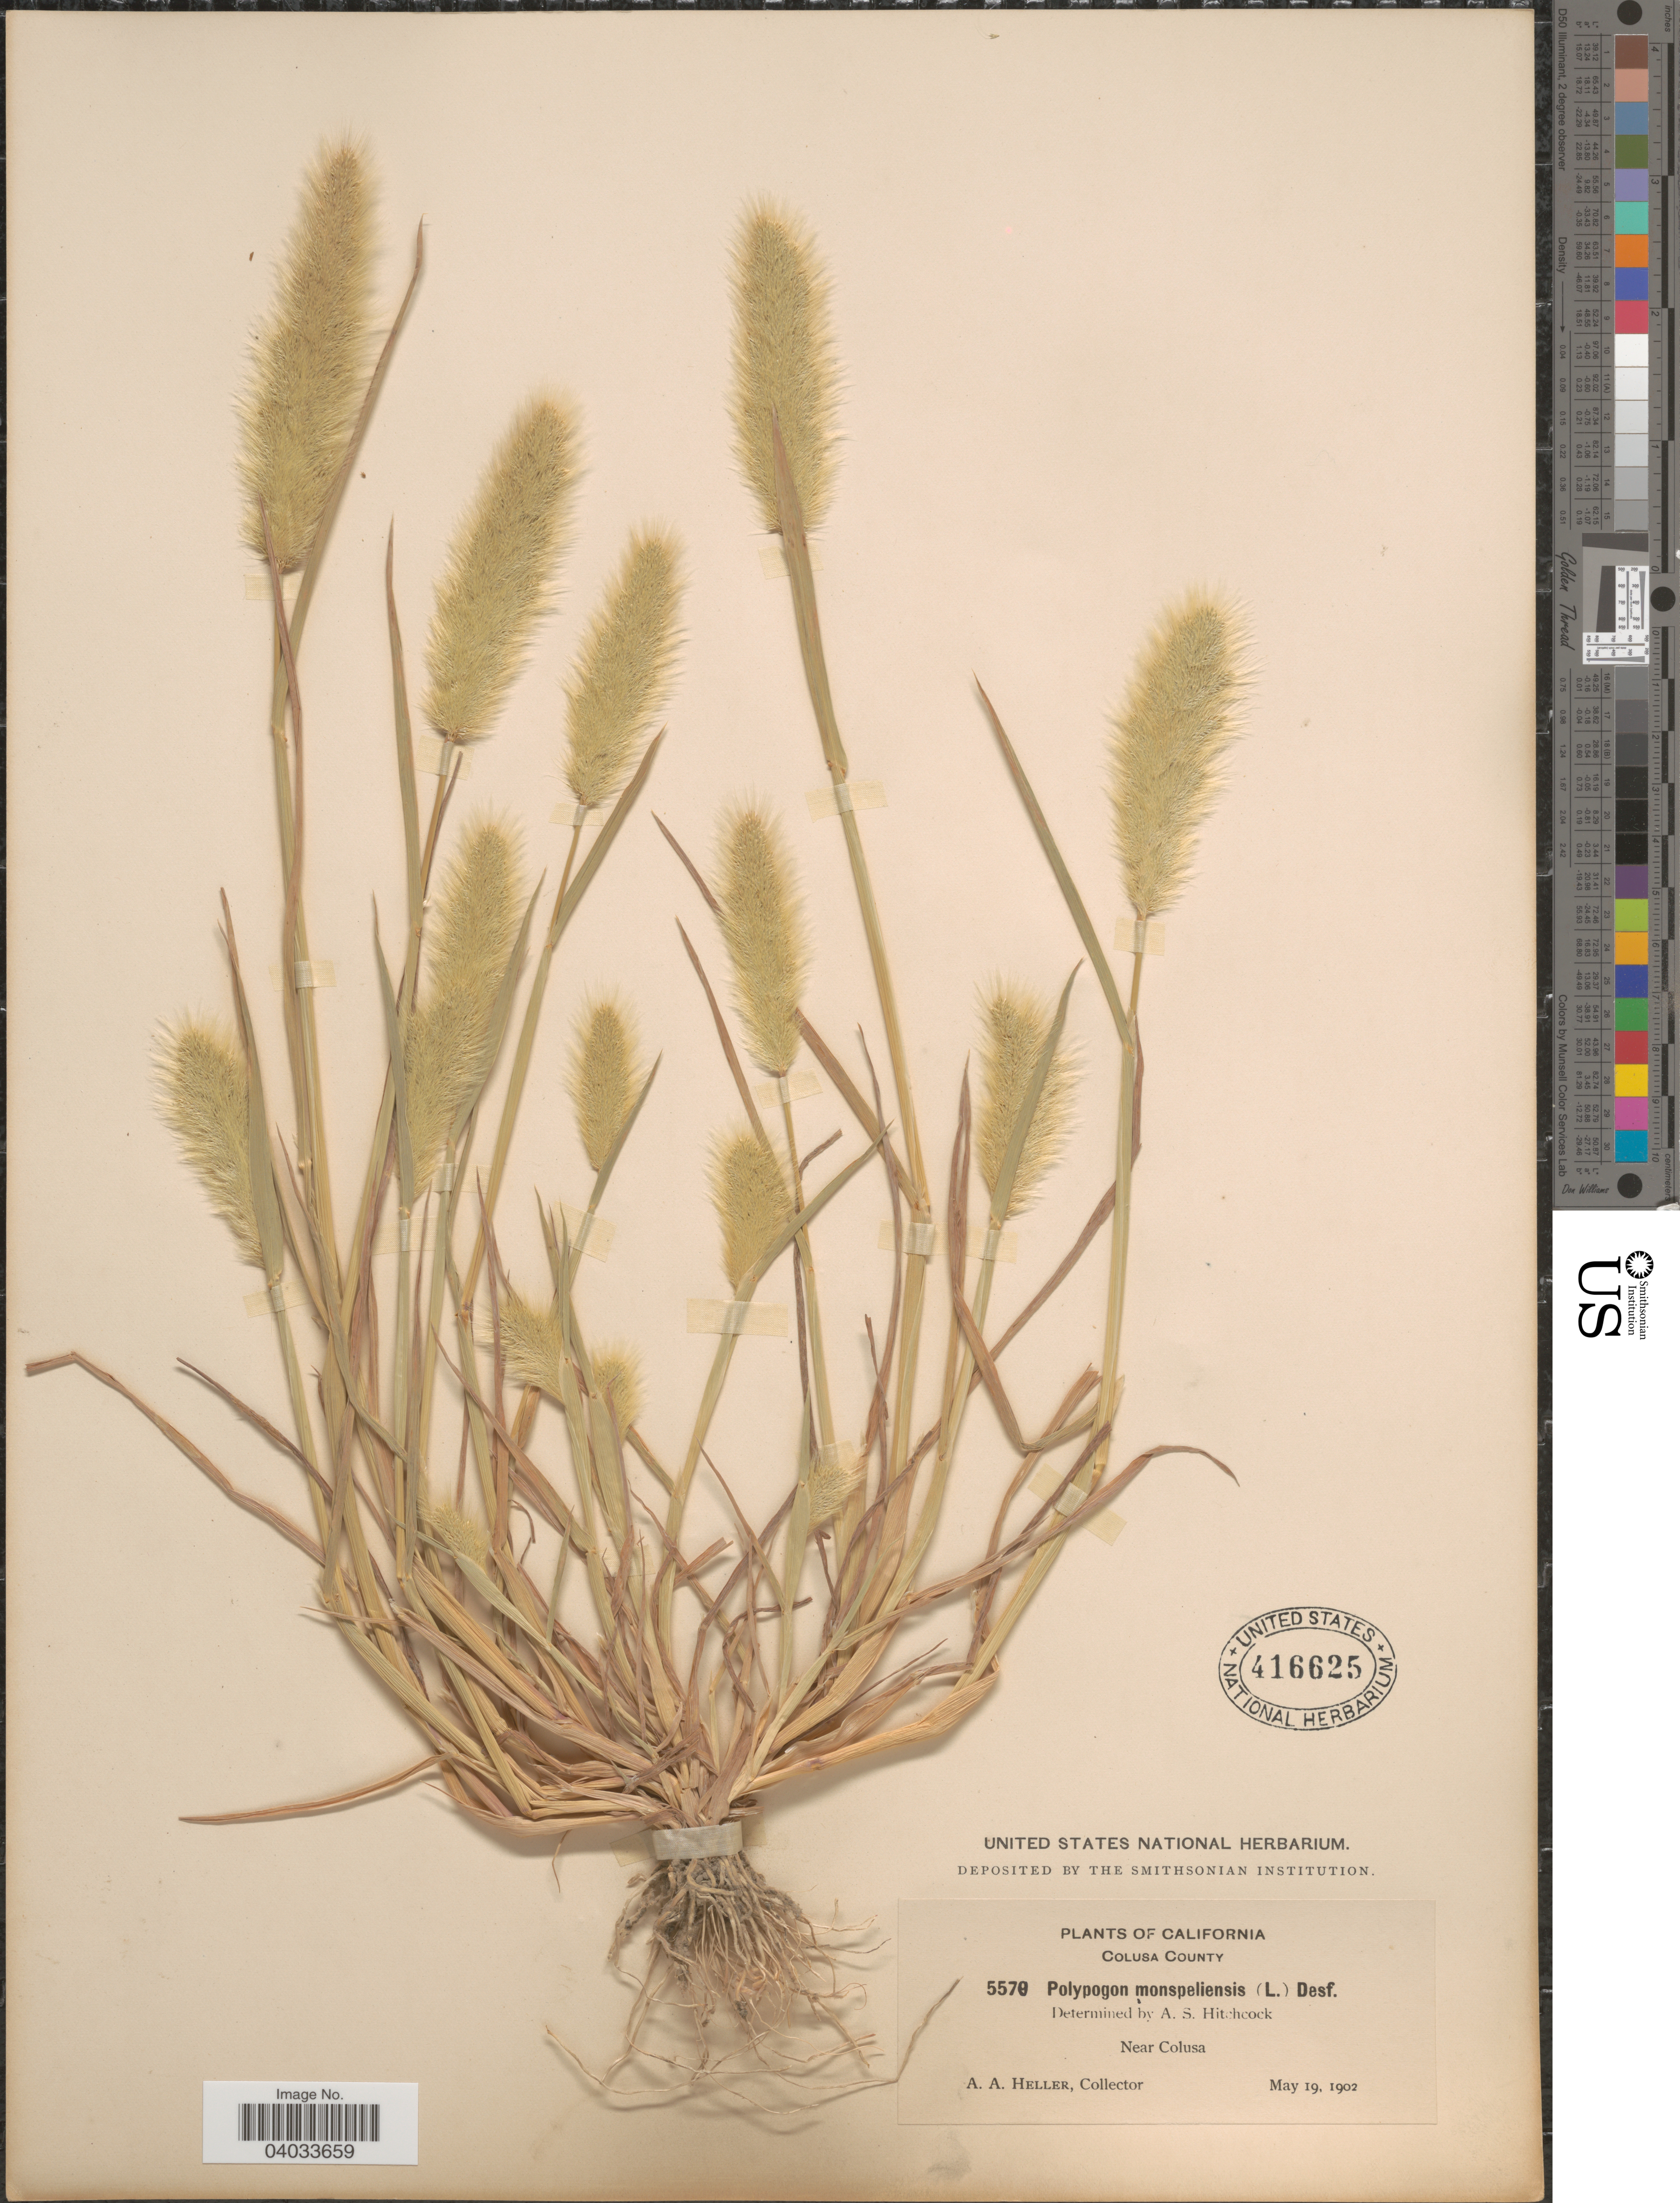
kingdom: Plantae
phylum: Tracheophyta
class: Liliopsida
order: Poales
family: Poaceae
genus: Polypogon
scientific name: Polypogon monspeliensis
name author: (L.) Desf.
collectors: A. A. Heller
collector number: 5579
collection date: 1902-05-19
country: United States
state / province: California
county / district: Colusa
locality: Colusa County. Near Colusa.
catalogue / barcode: US 416625